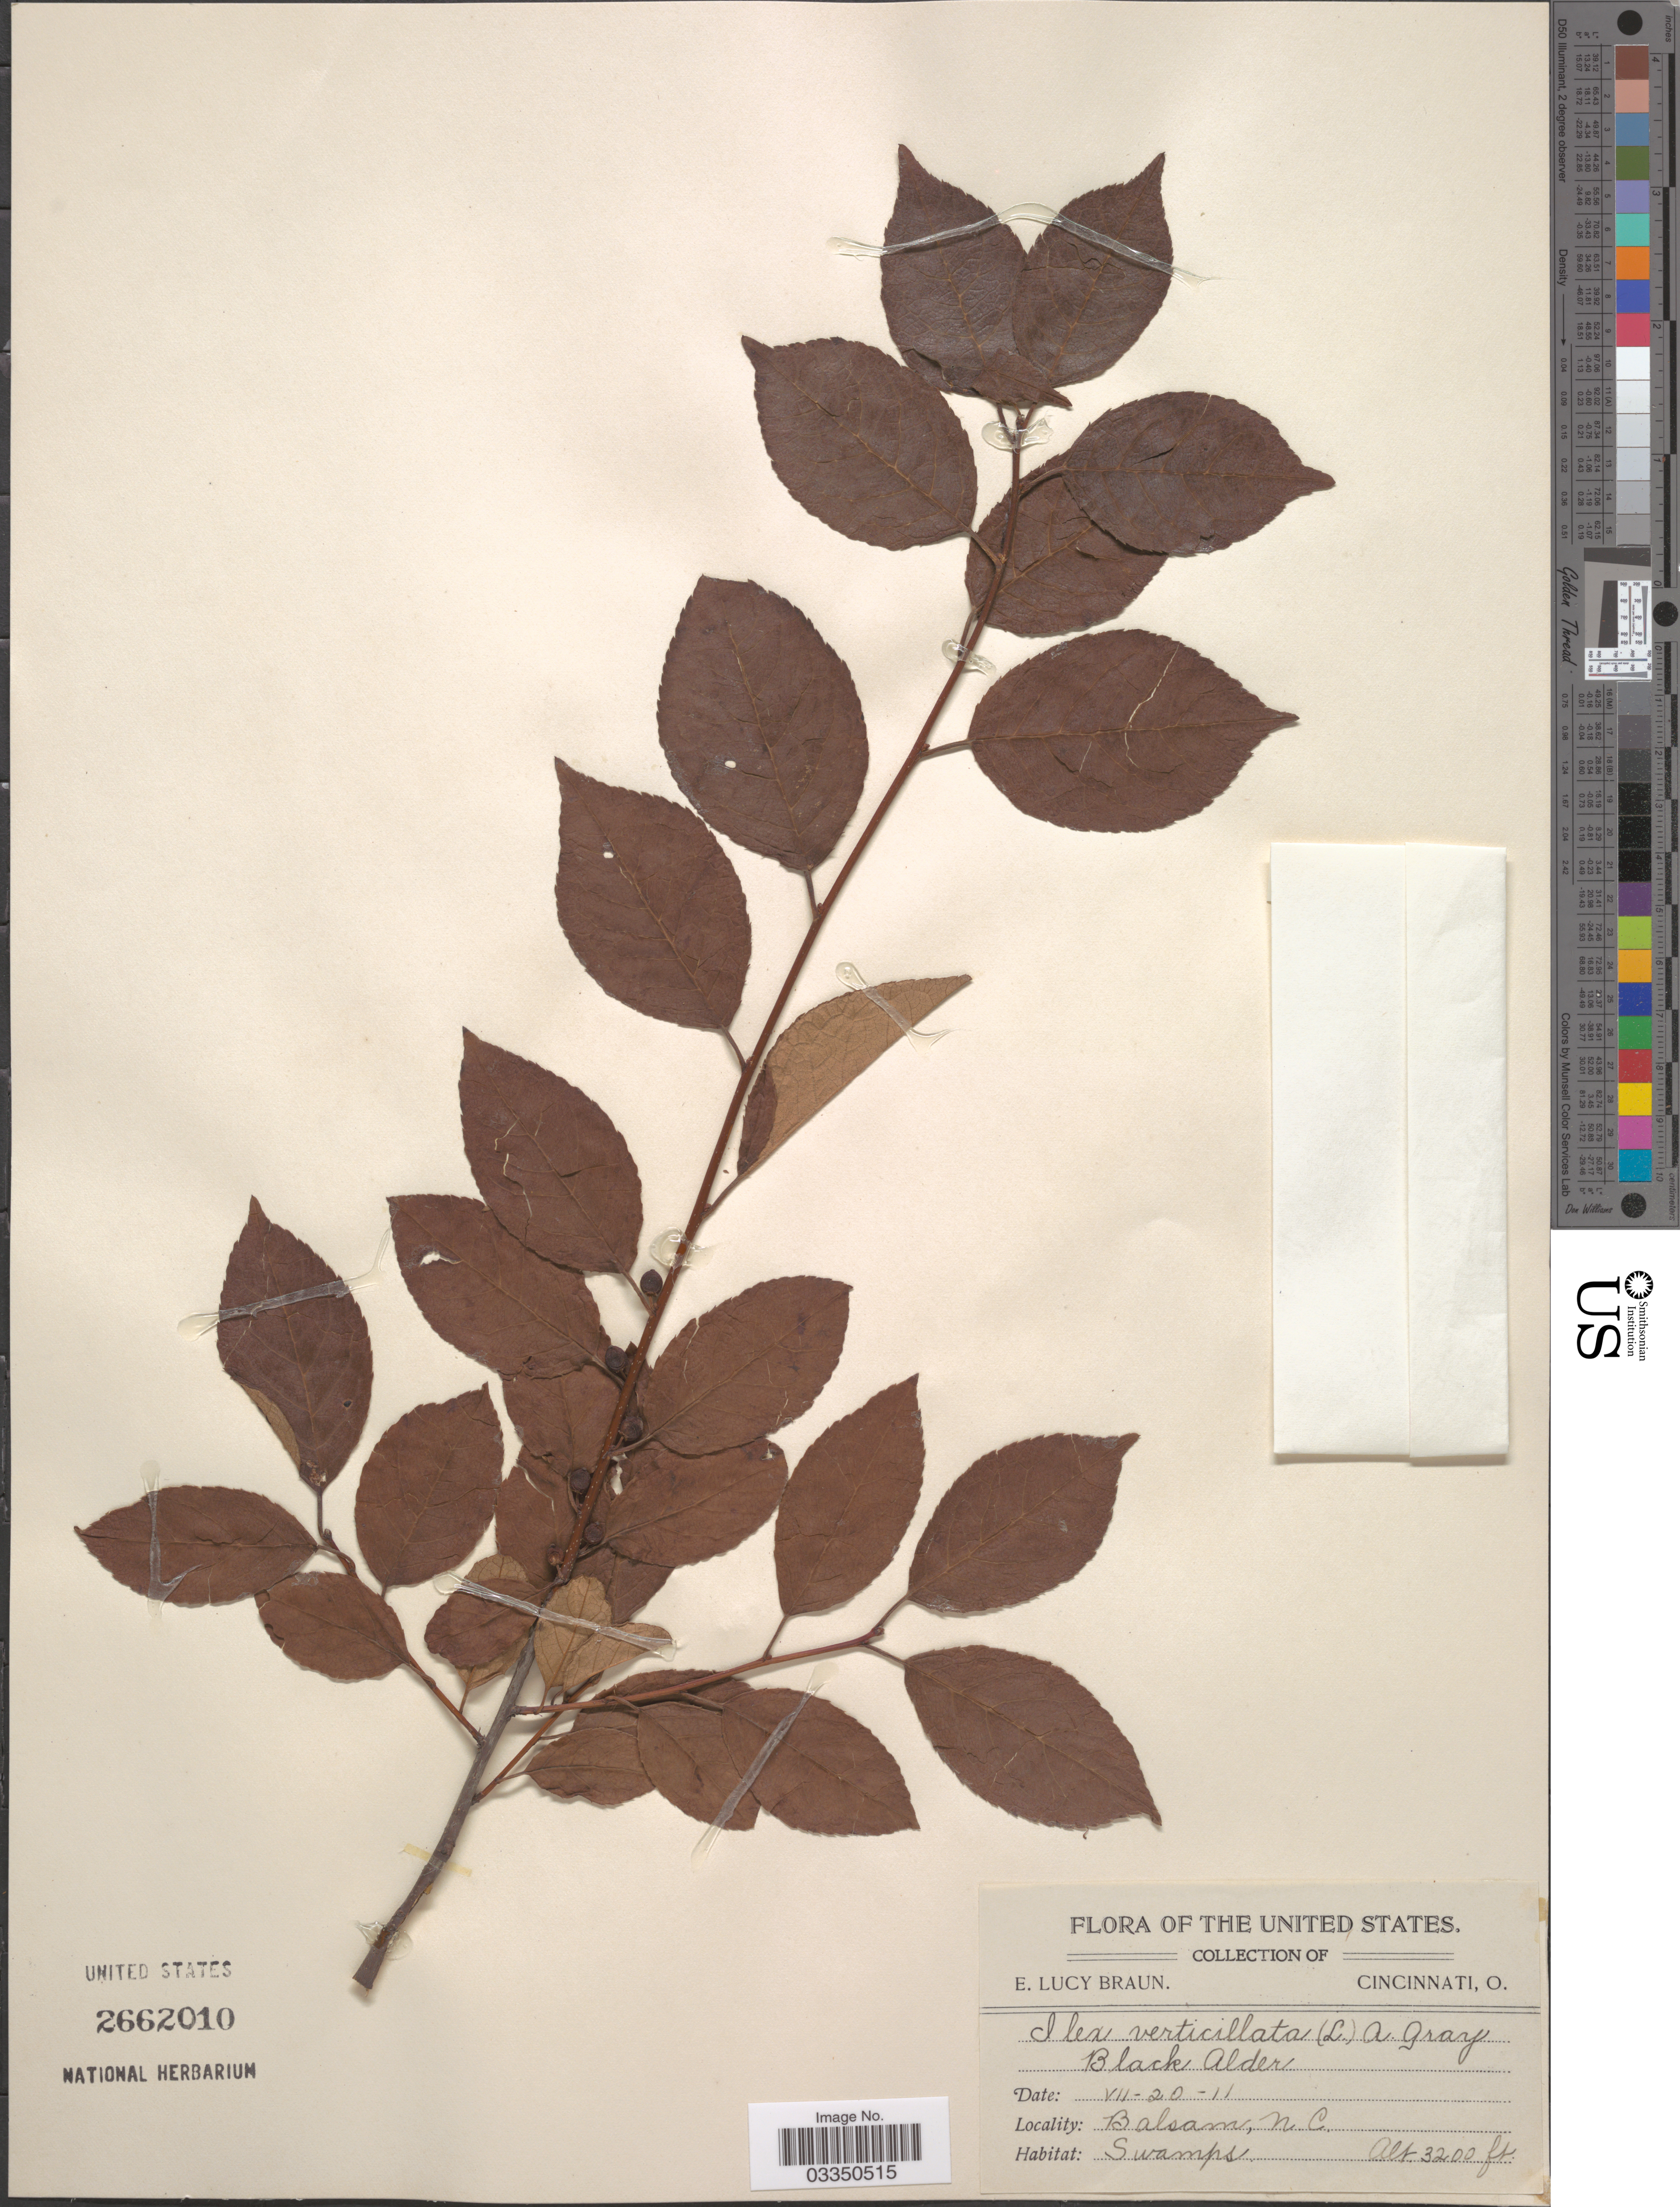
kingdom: Plantae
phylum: Tracheophyta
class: Magnoliopsida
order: Aquifoliales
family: Aquifoliaceae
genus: Ilex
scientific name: Ilex verticillata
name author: (L.) A. Gray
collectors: E. L. Braun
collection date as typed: Transcribed d/m/y: 20/7/11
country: United States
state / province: North Carolina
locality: Balsam.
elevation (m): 975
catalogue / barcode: US 2662010